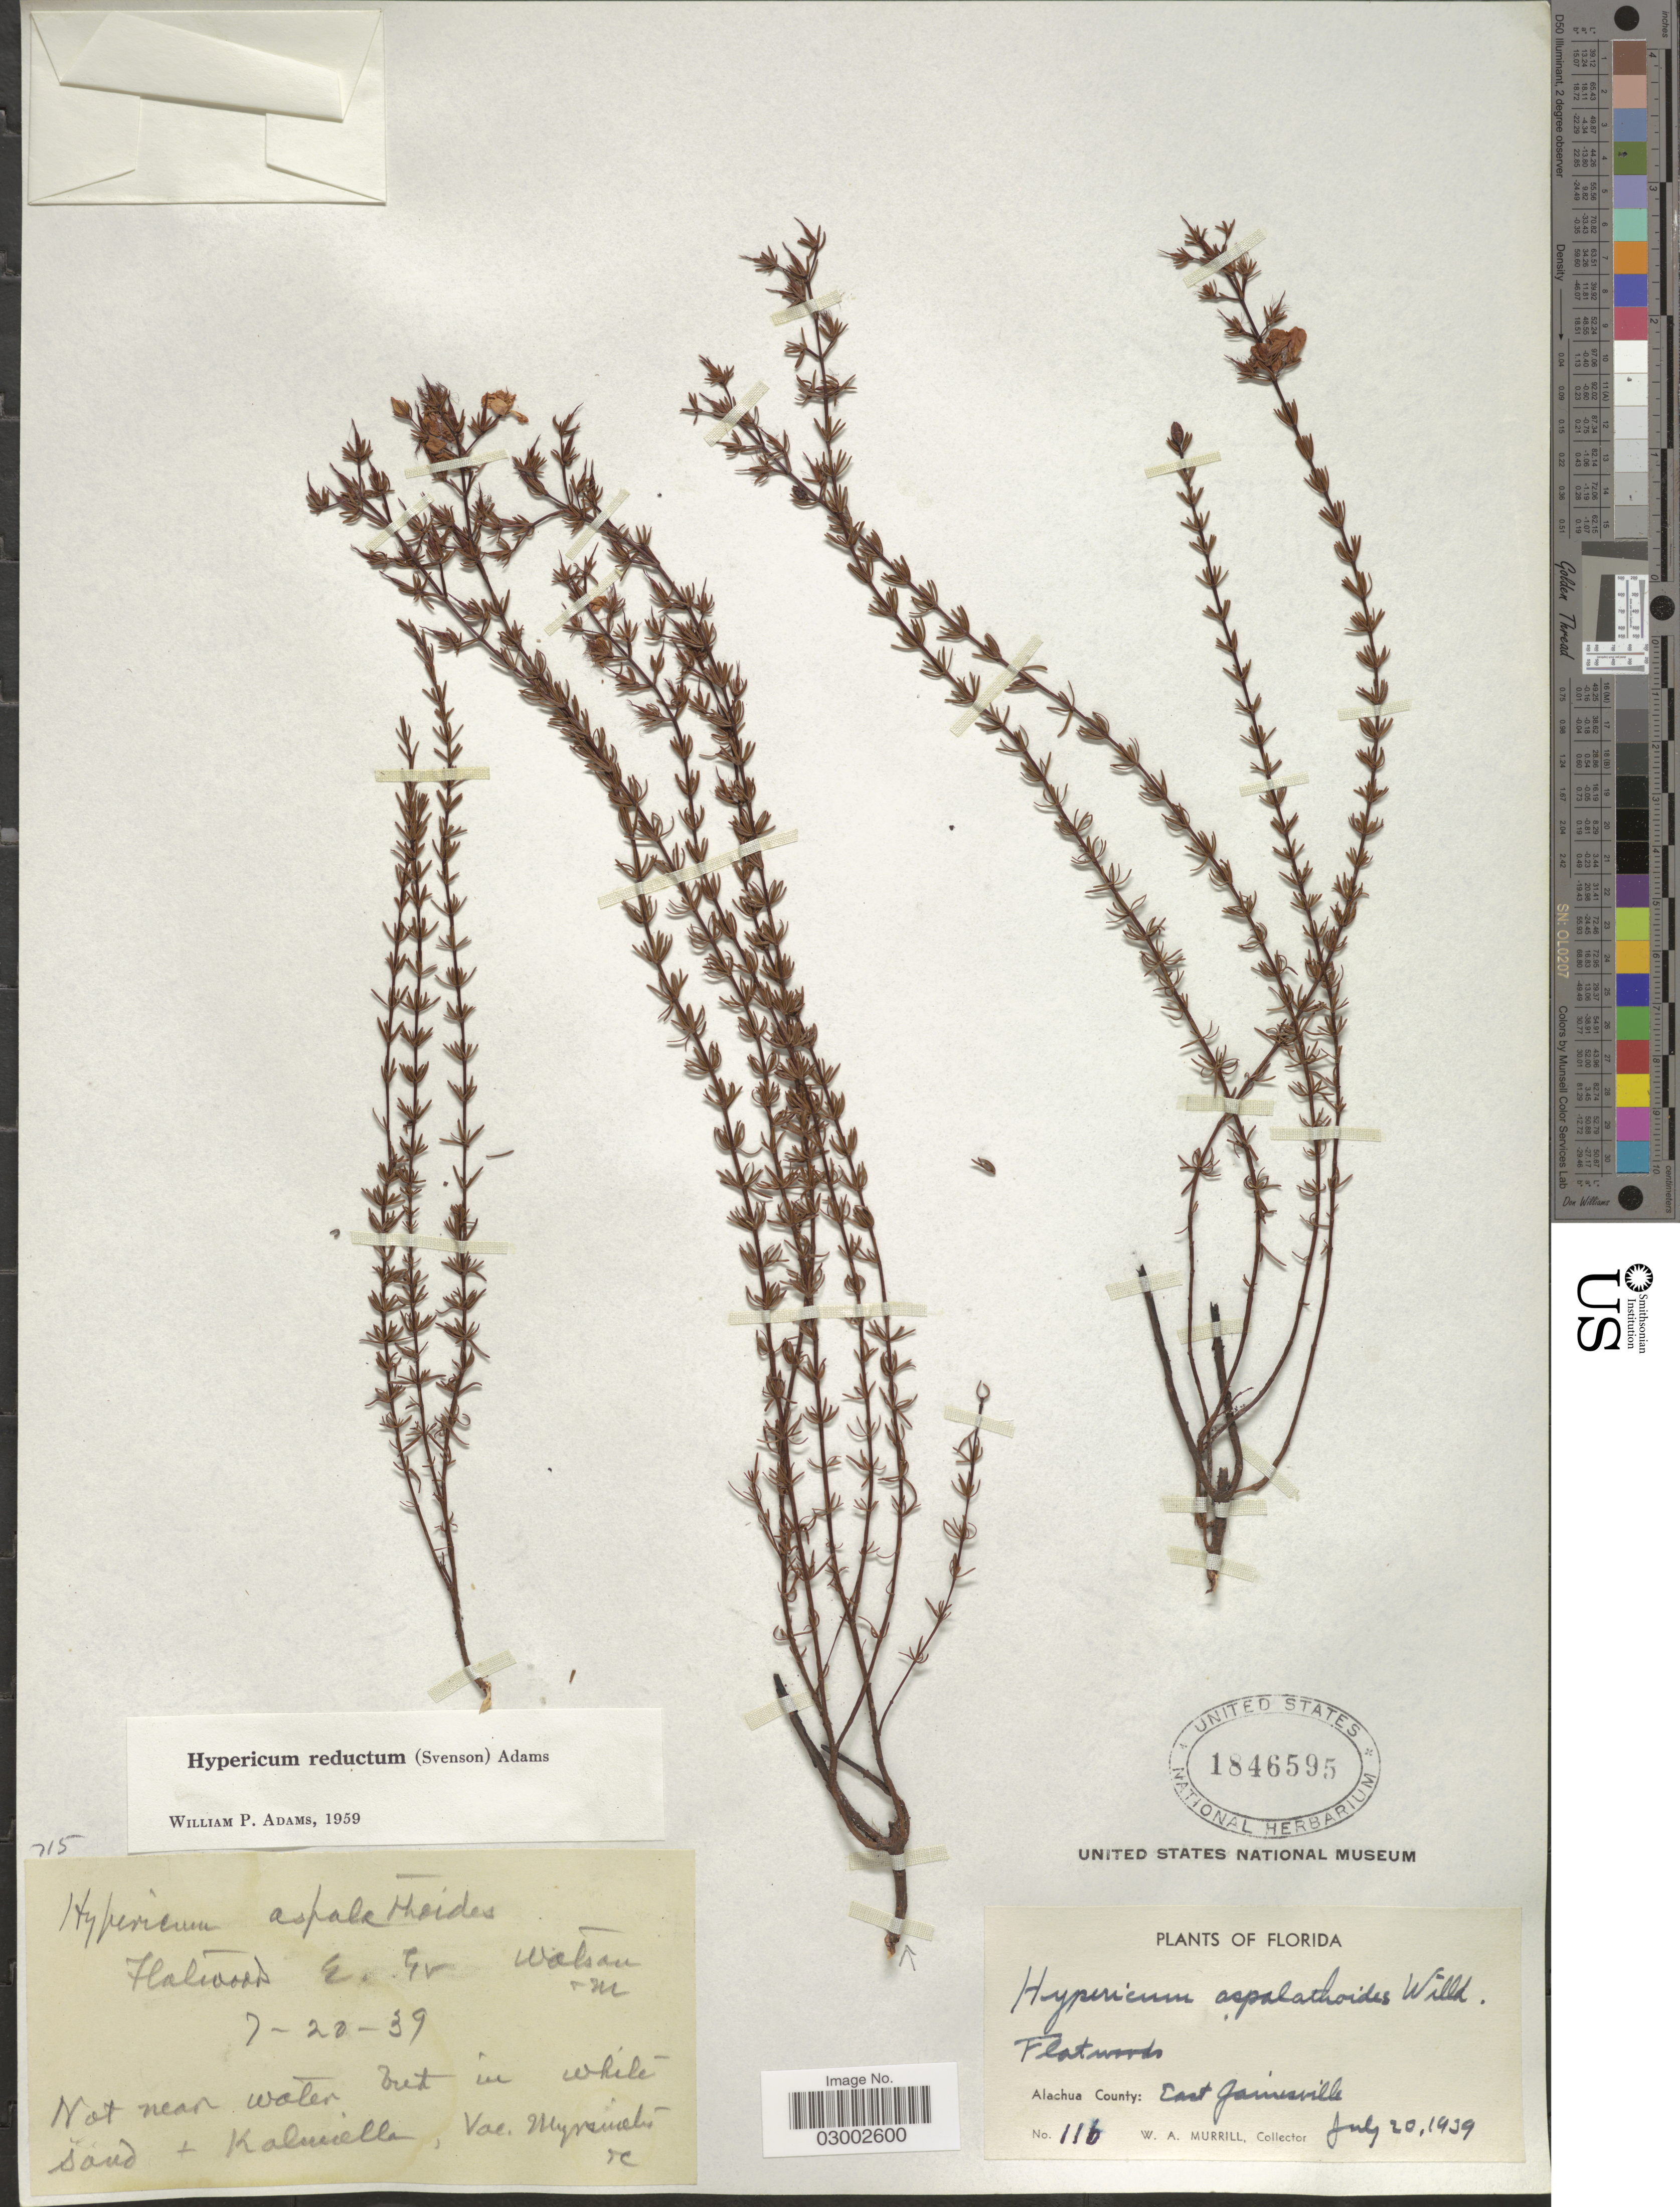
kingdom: Plantae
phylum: Tracheophyta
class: Magnoliopsida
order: Malpighiales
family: Hypericaceae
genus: Hypericum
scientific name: Hypericum tenuifolium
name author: Pursh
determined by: Strong, Mark T., (BOT), Smithsonian Institution - National Museum of Natural History (UNITED STATES)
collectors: W. A. Murrill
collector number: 116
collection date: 1939-07-20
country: United States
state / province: Florida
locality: Alachua County: East Gainesville.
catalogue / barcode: US 1846595